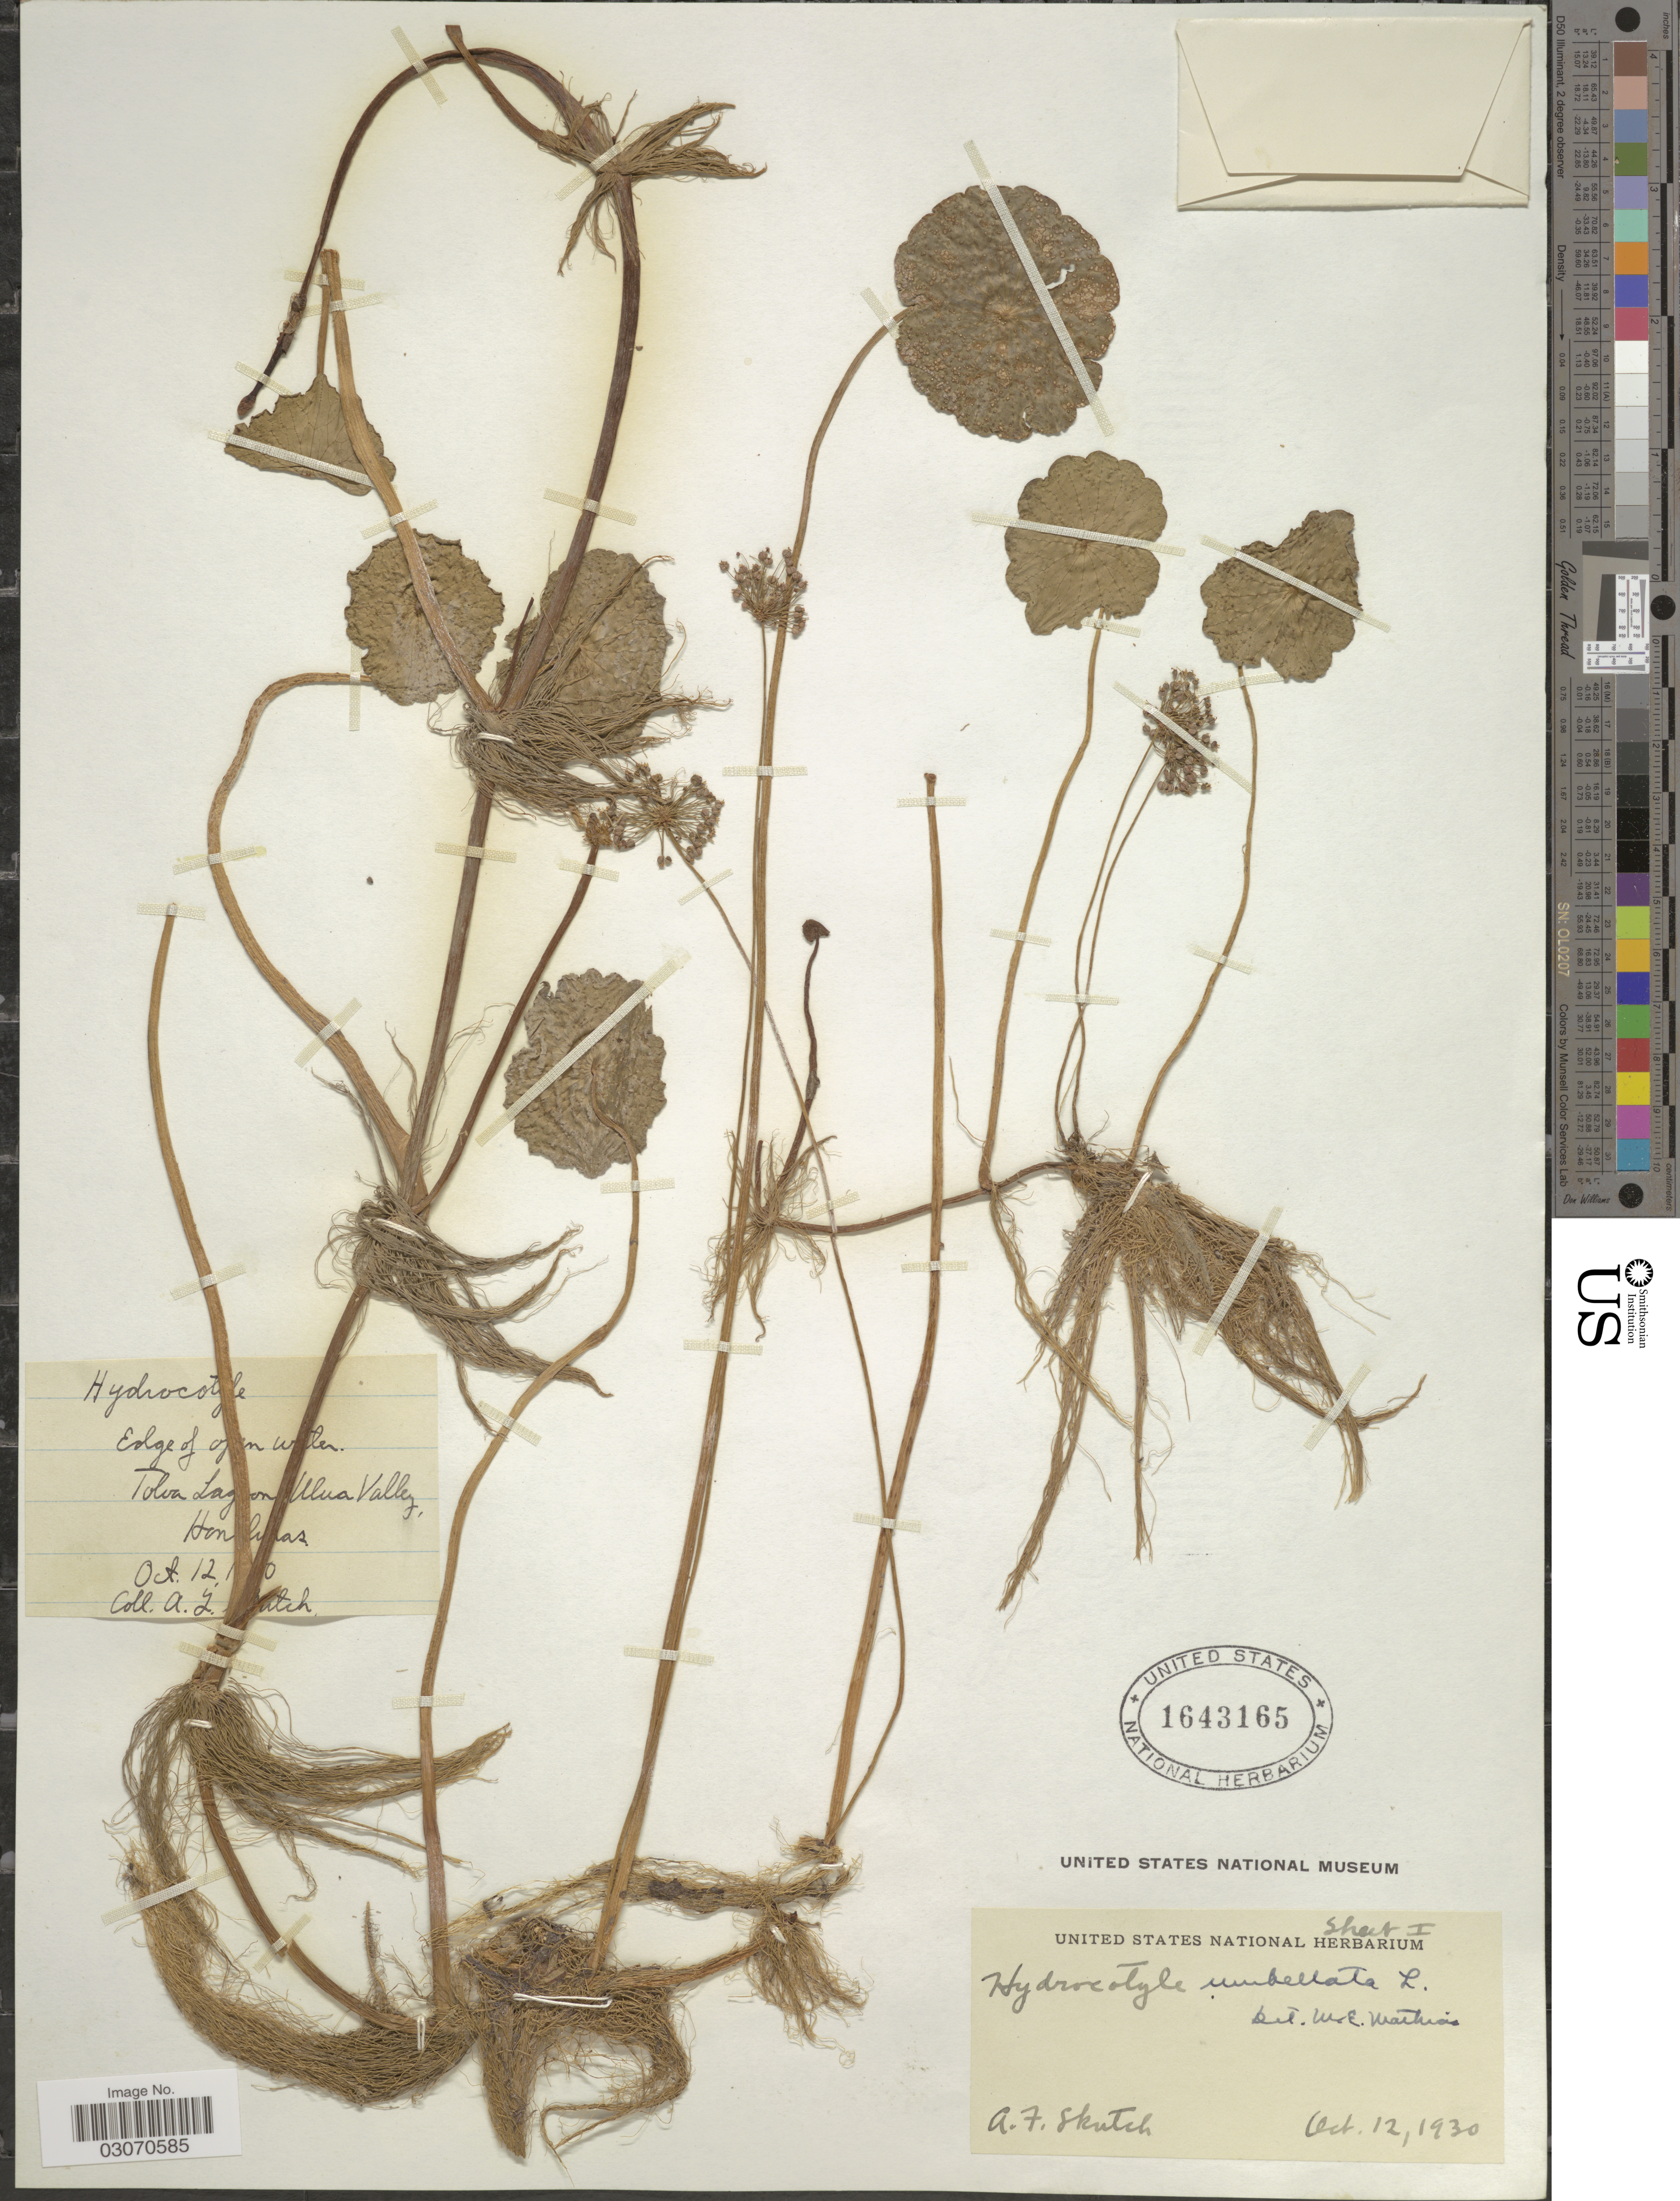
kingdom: Plantae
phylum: Tracheophyta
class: Magnoliopsida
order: Apiales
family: Araliaceae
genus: Hydrocotyle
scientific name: Hydrocotyle umbellata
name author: L.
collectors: A. F. Skutch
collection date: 1930-10-12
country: United States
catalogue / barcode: US 1643165